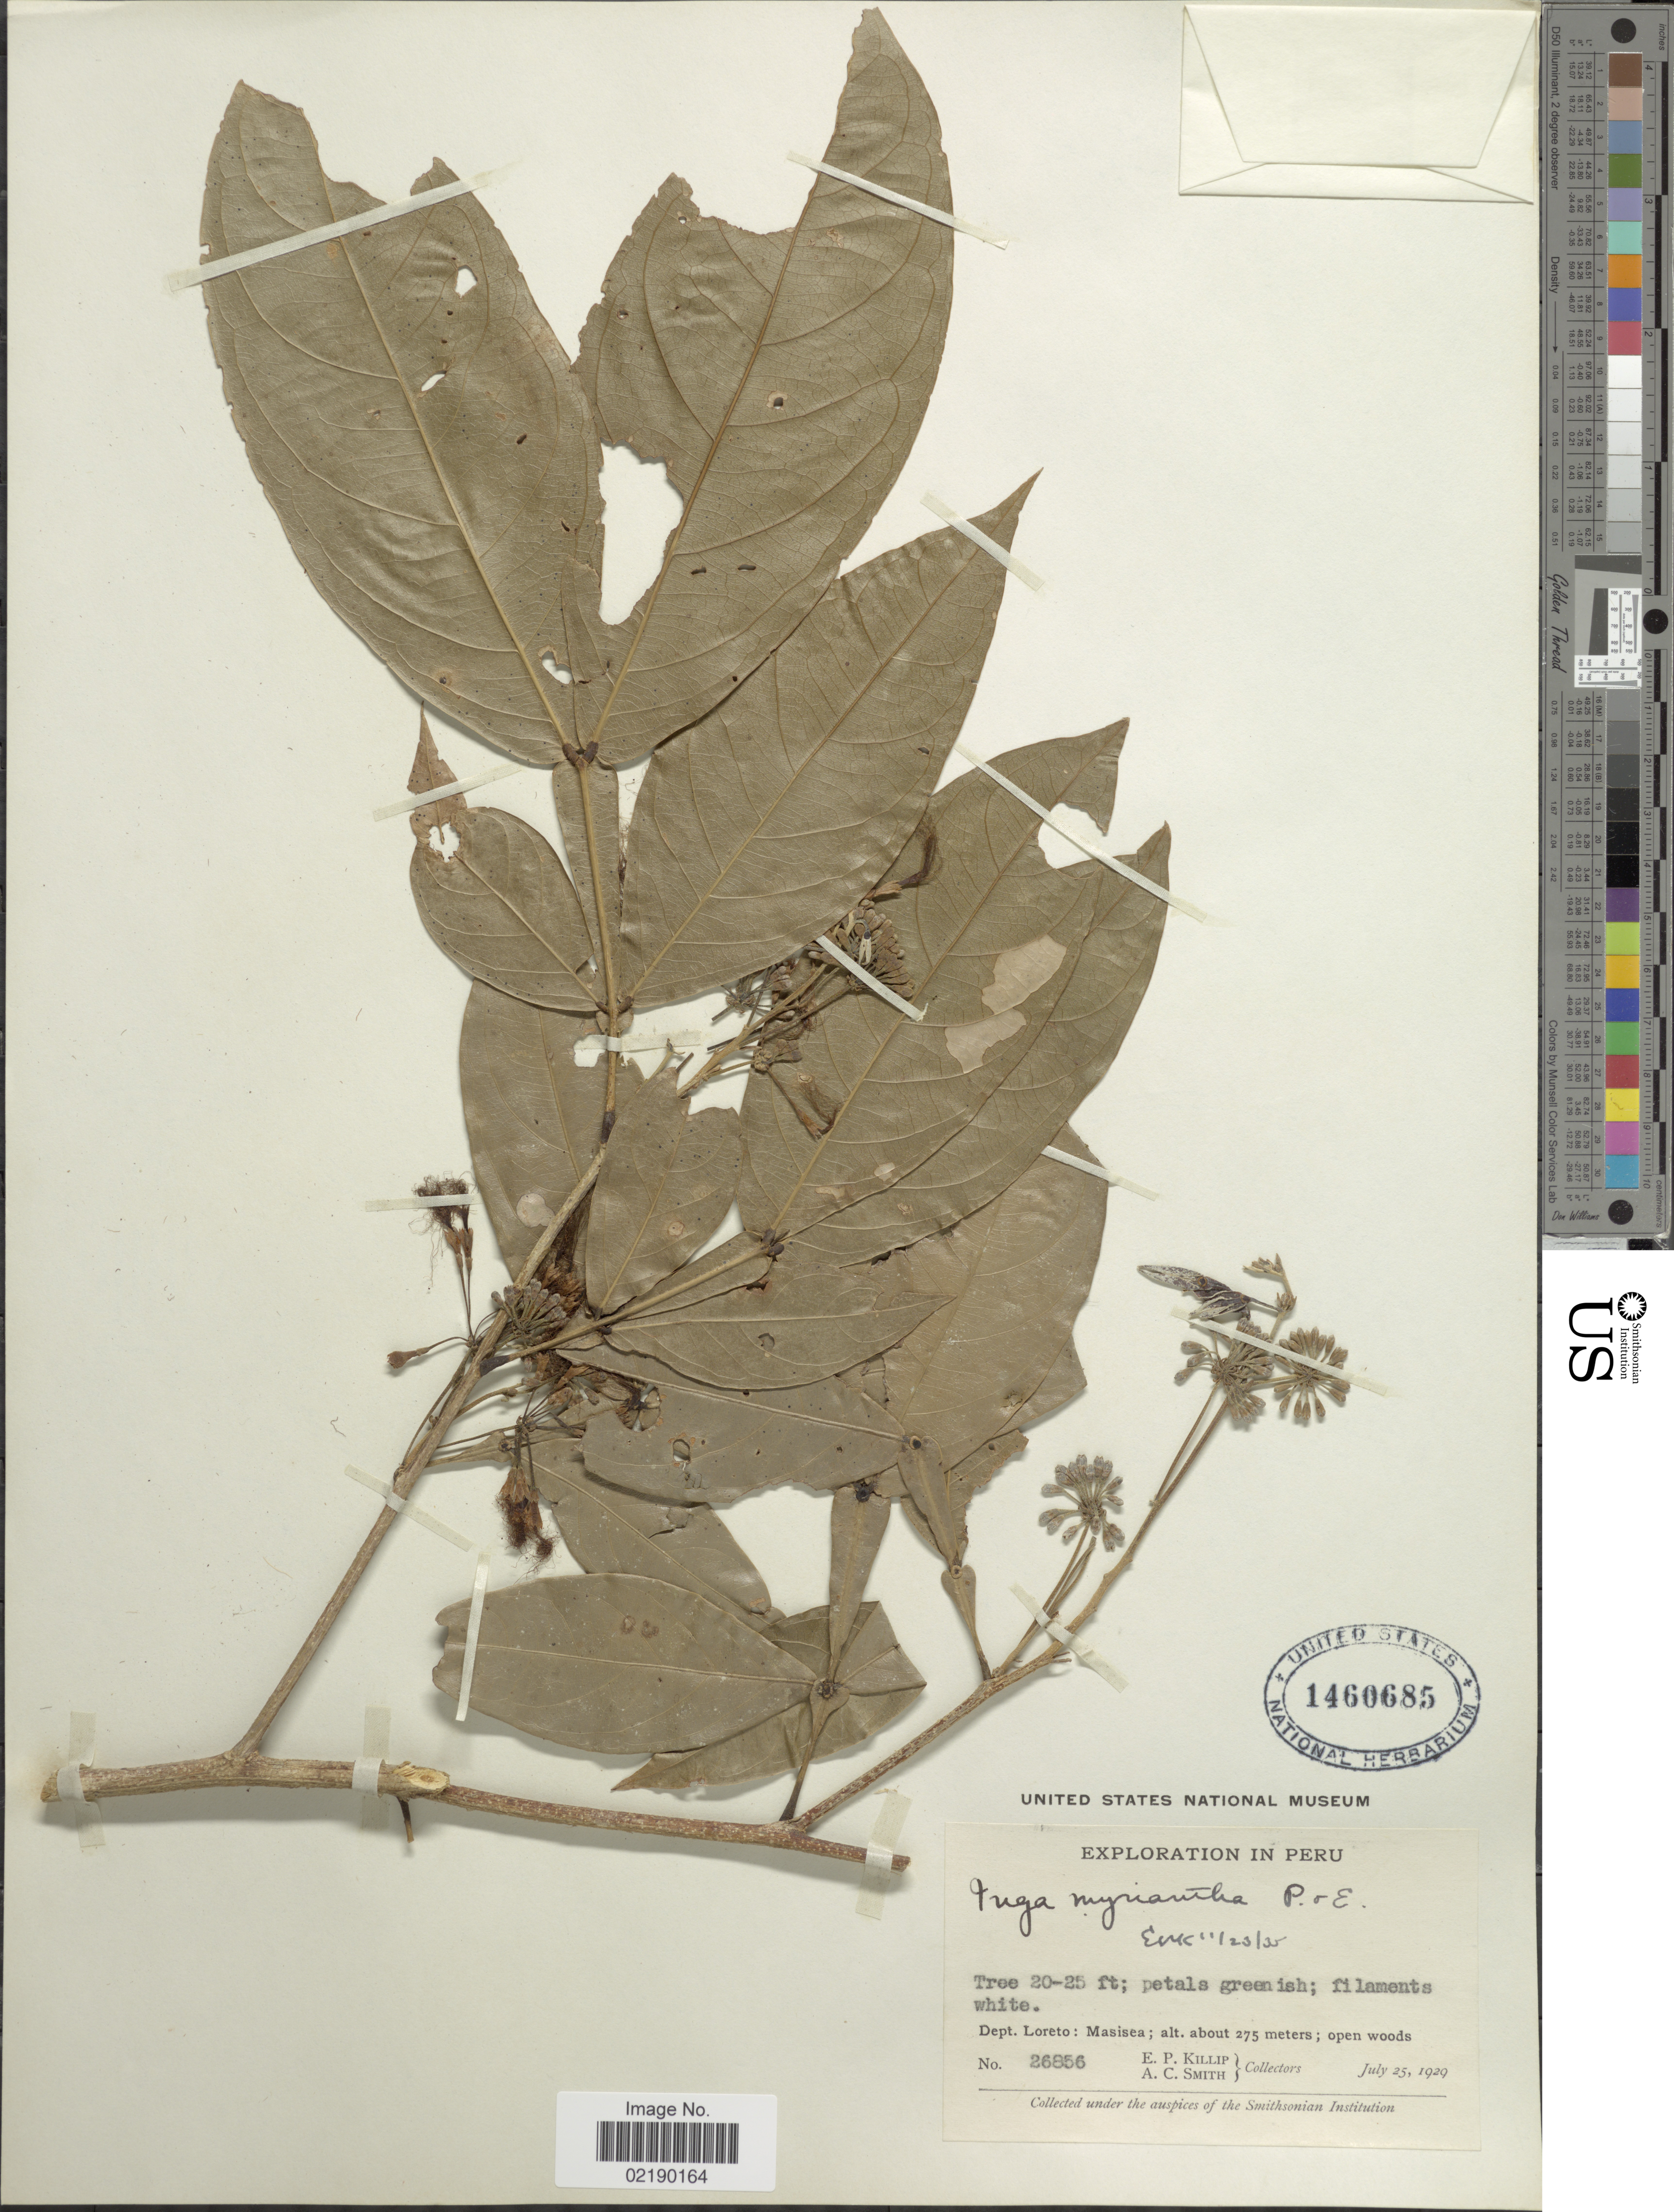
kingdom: Plantae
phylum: Tracheophyta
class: Magnoliopsida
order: Fabales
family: Fabaceae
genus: Inga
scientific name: Inga umbellifera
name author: (Vahl) Steud. ex DC.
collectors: E. P. Killip & A. C. Smith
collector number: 26856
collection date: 1929-07-25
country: Peru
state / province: Loreto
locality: Masisea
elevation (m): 275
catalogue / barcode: US 1460685